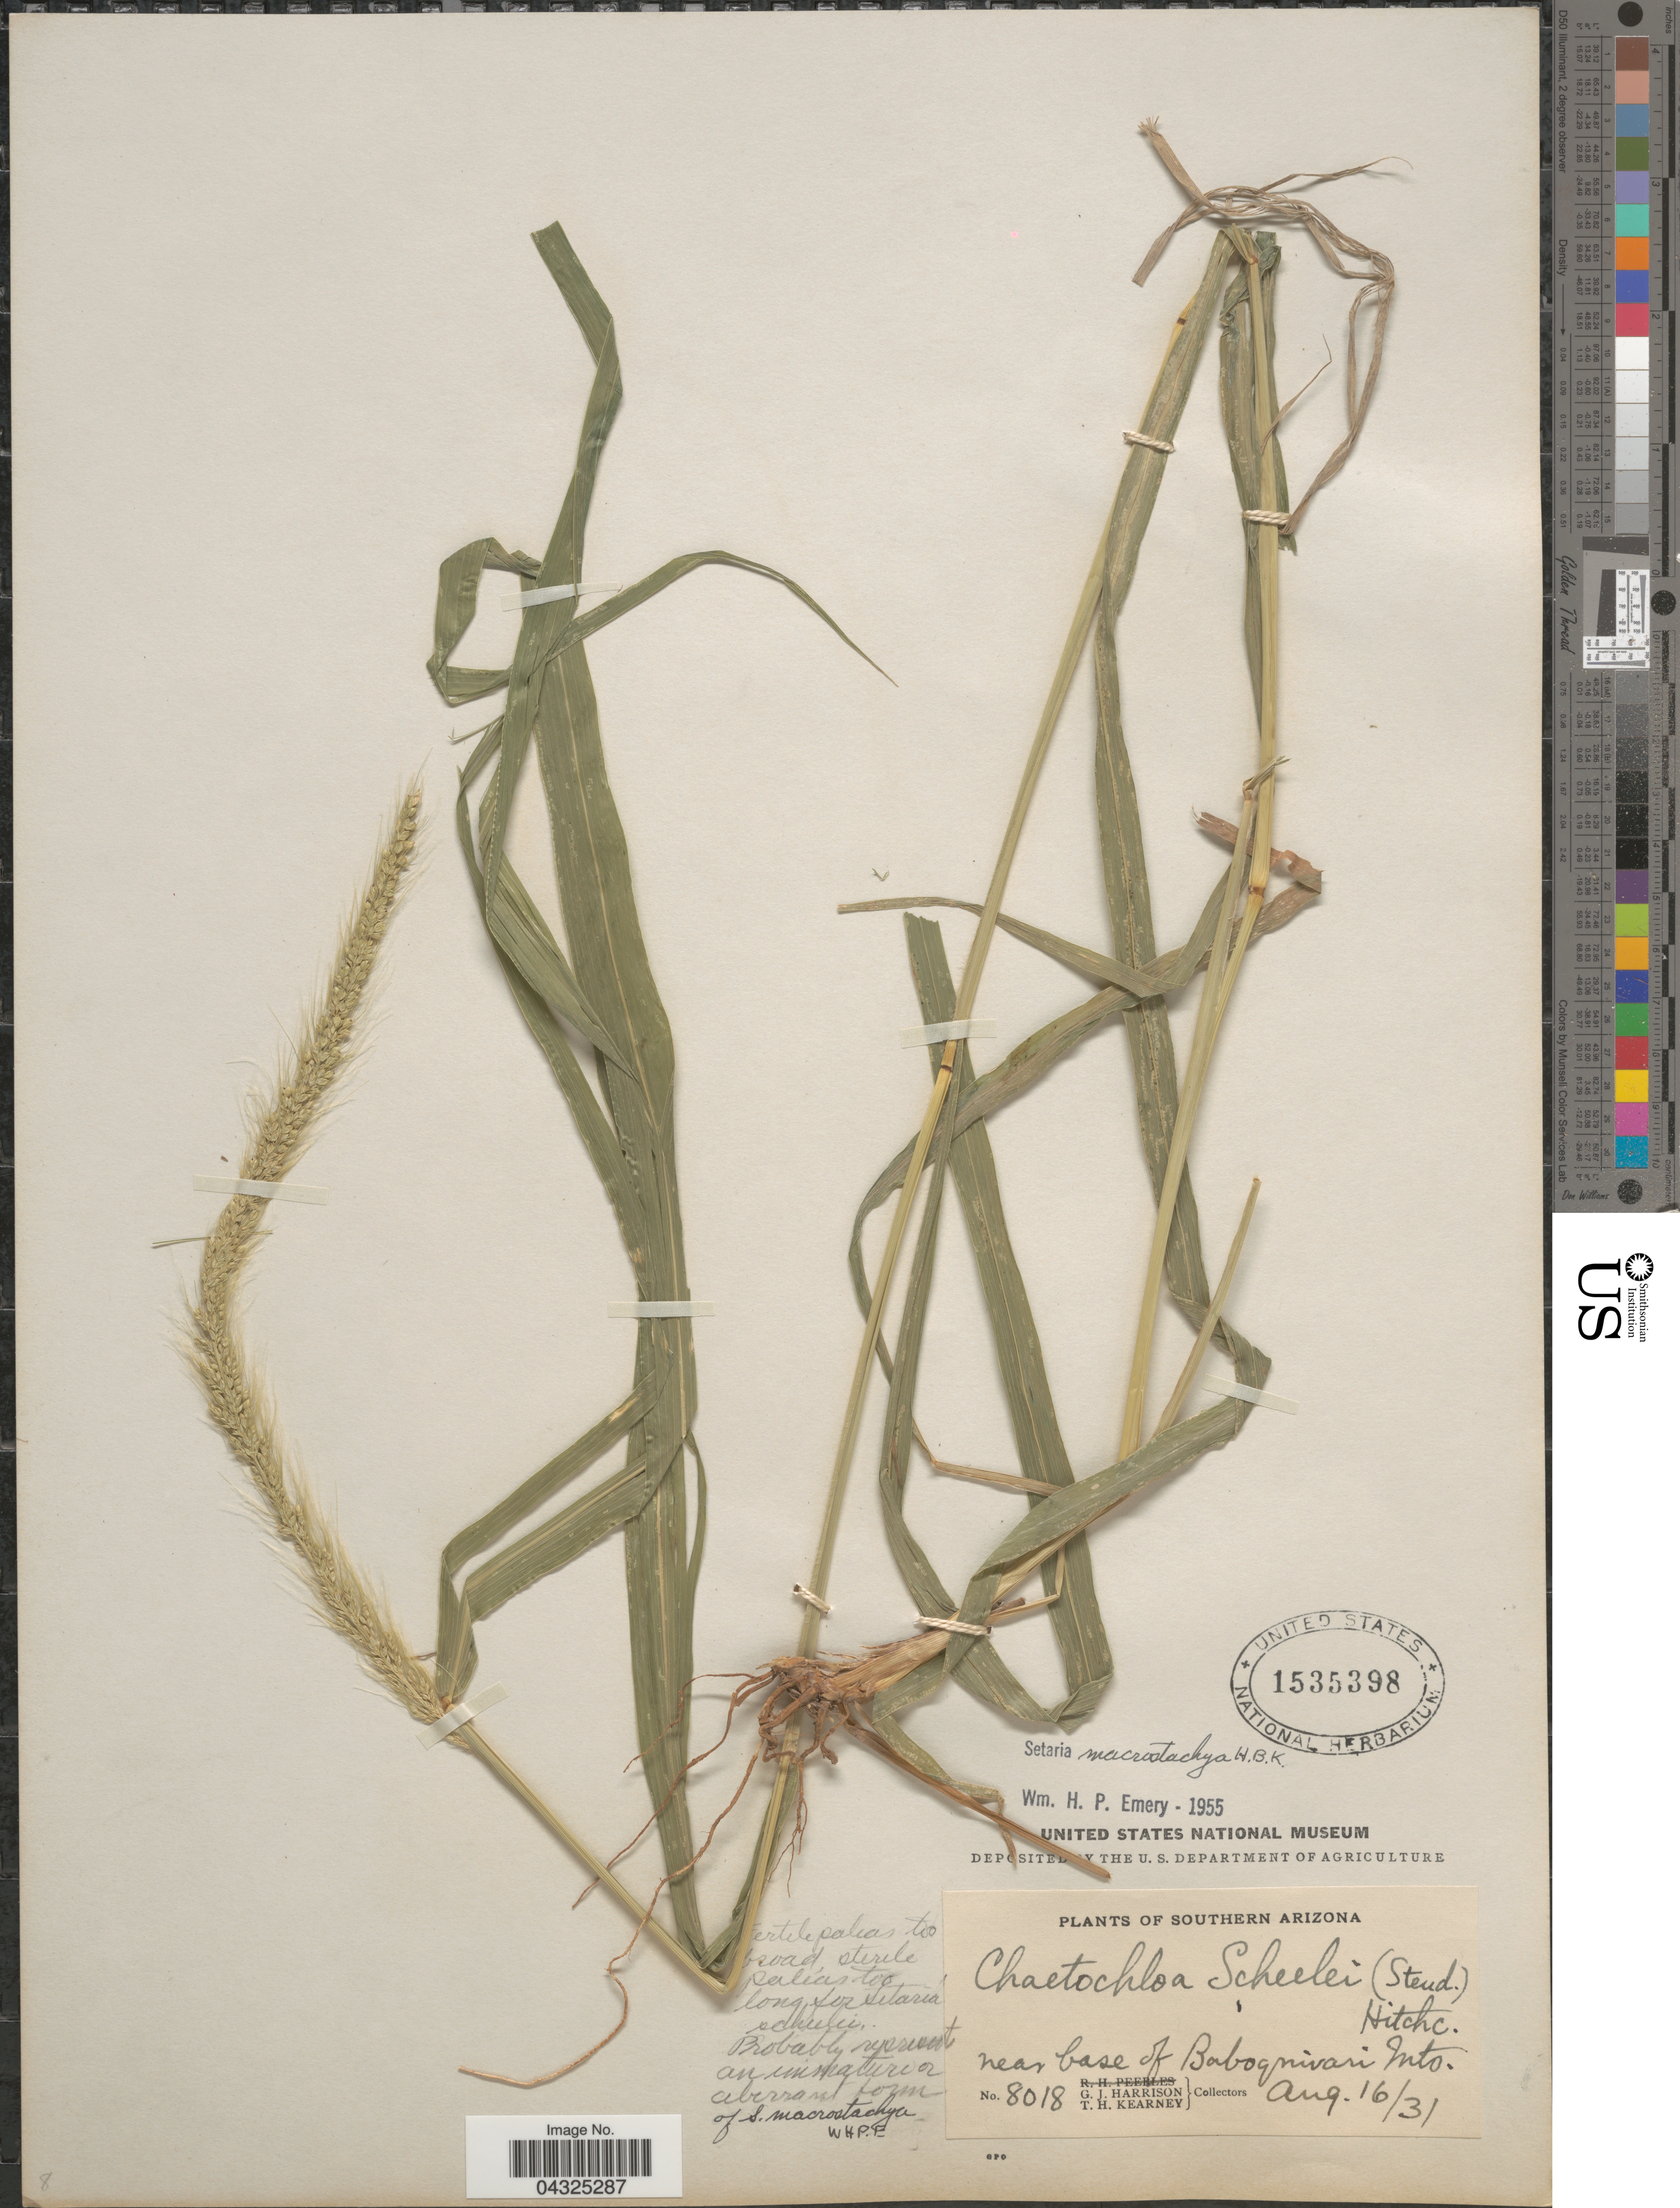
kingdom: Plantae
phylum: Tracheophyta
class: Liliopsida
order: Poales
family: Poaceae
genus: Setaria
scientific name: Setaria macrostachya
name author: Kunth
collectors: G. J. Harrison & T. H. Kearney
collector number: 8018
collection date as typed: Transcribed d/m/y: 16/8/31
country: United States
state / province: Arizona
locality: Southern Arizona. Near base of Baboquivari Mts.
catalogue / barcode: US 1535398